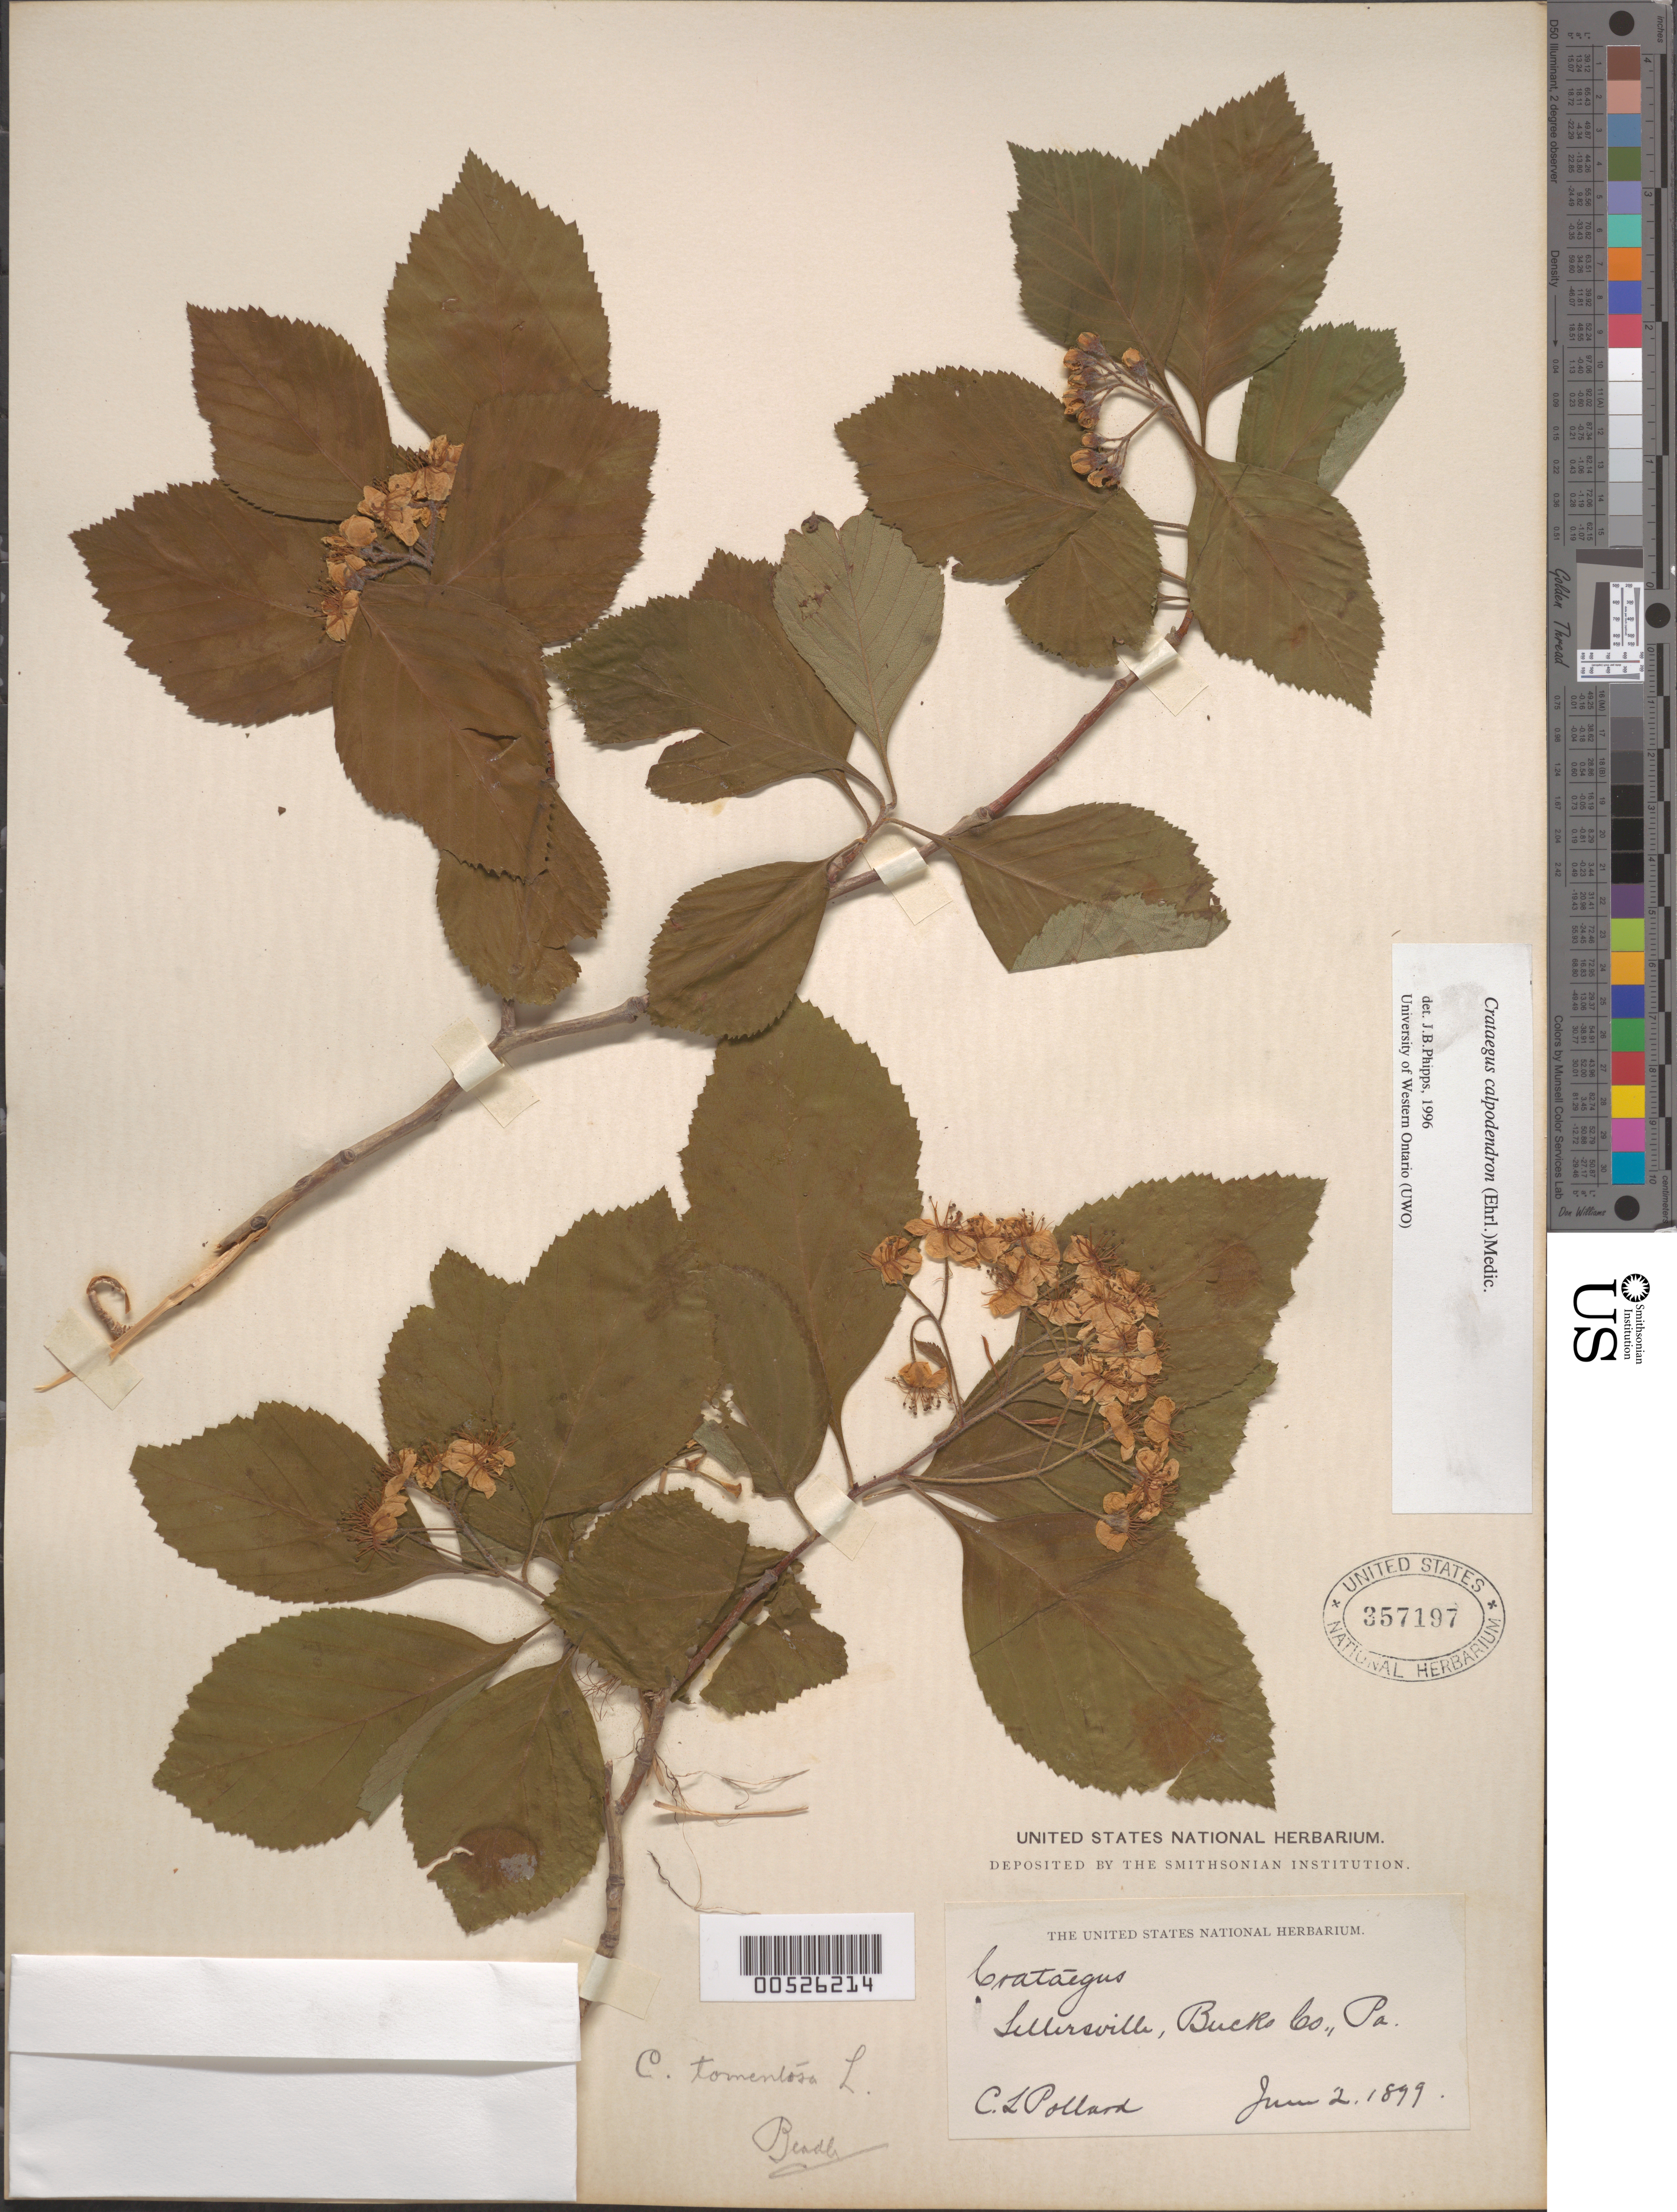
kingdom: Plantae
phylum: Tracheophyta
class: Magnoliopsida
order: Rosales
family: Rosaceae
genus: Crataegus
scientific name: Crataegus calpodendron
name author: (Ehrh.) Medik.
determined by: Phipps, James B., (UWO), University of Western Ontario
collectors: C. L. Pollard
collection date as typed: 02 Jun 1899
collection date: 1899-06-02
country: United States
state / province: Pennsylvania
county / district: Bucks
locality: Sellersville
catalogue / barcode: US 357197